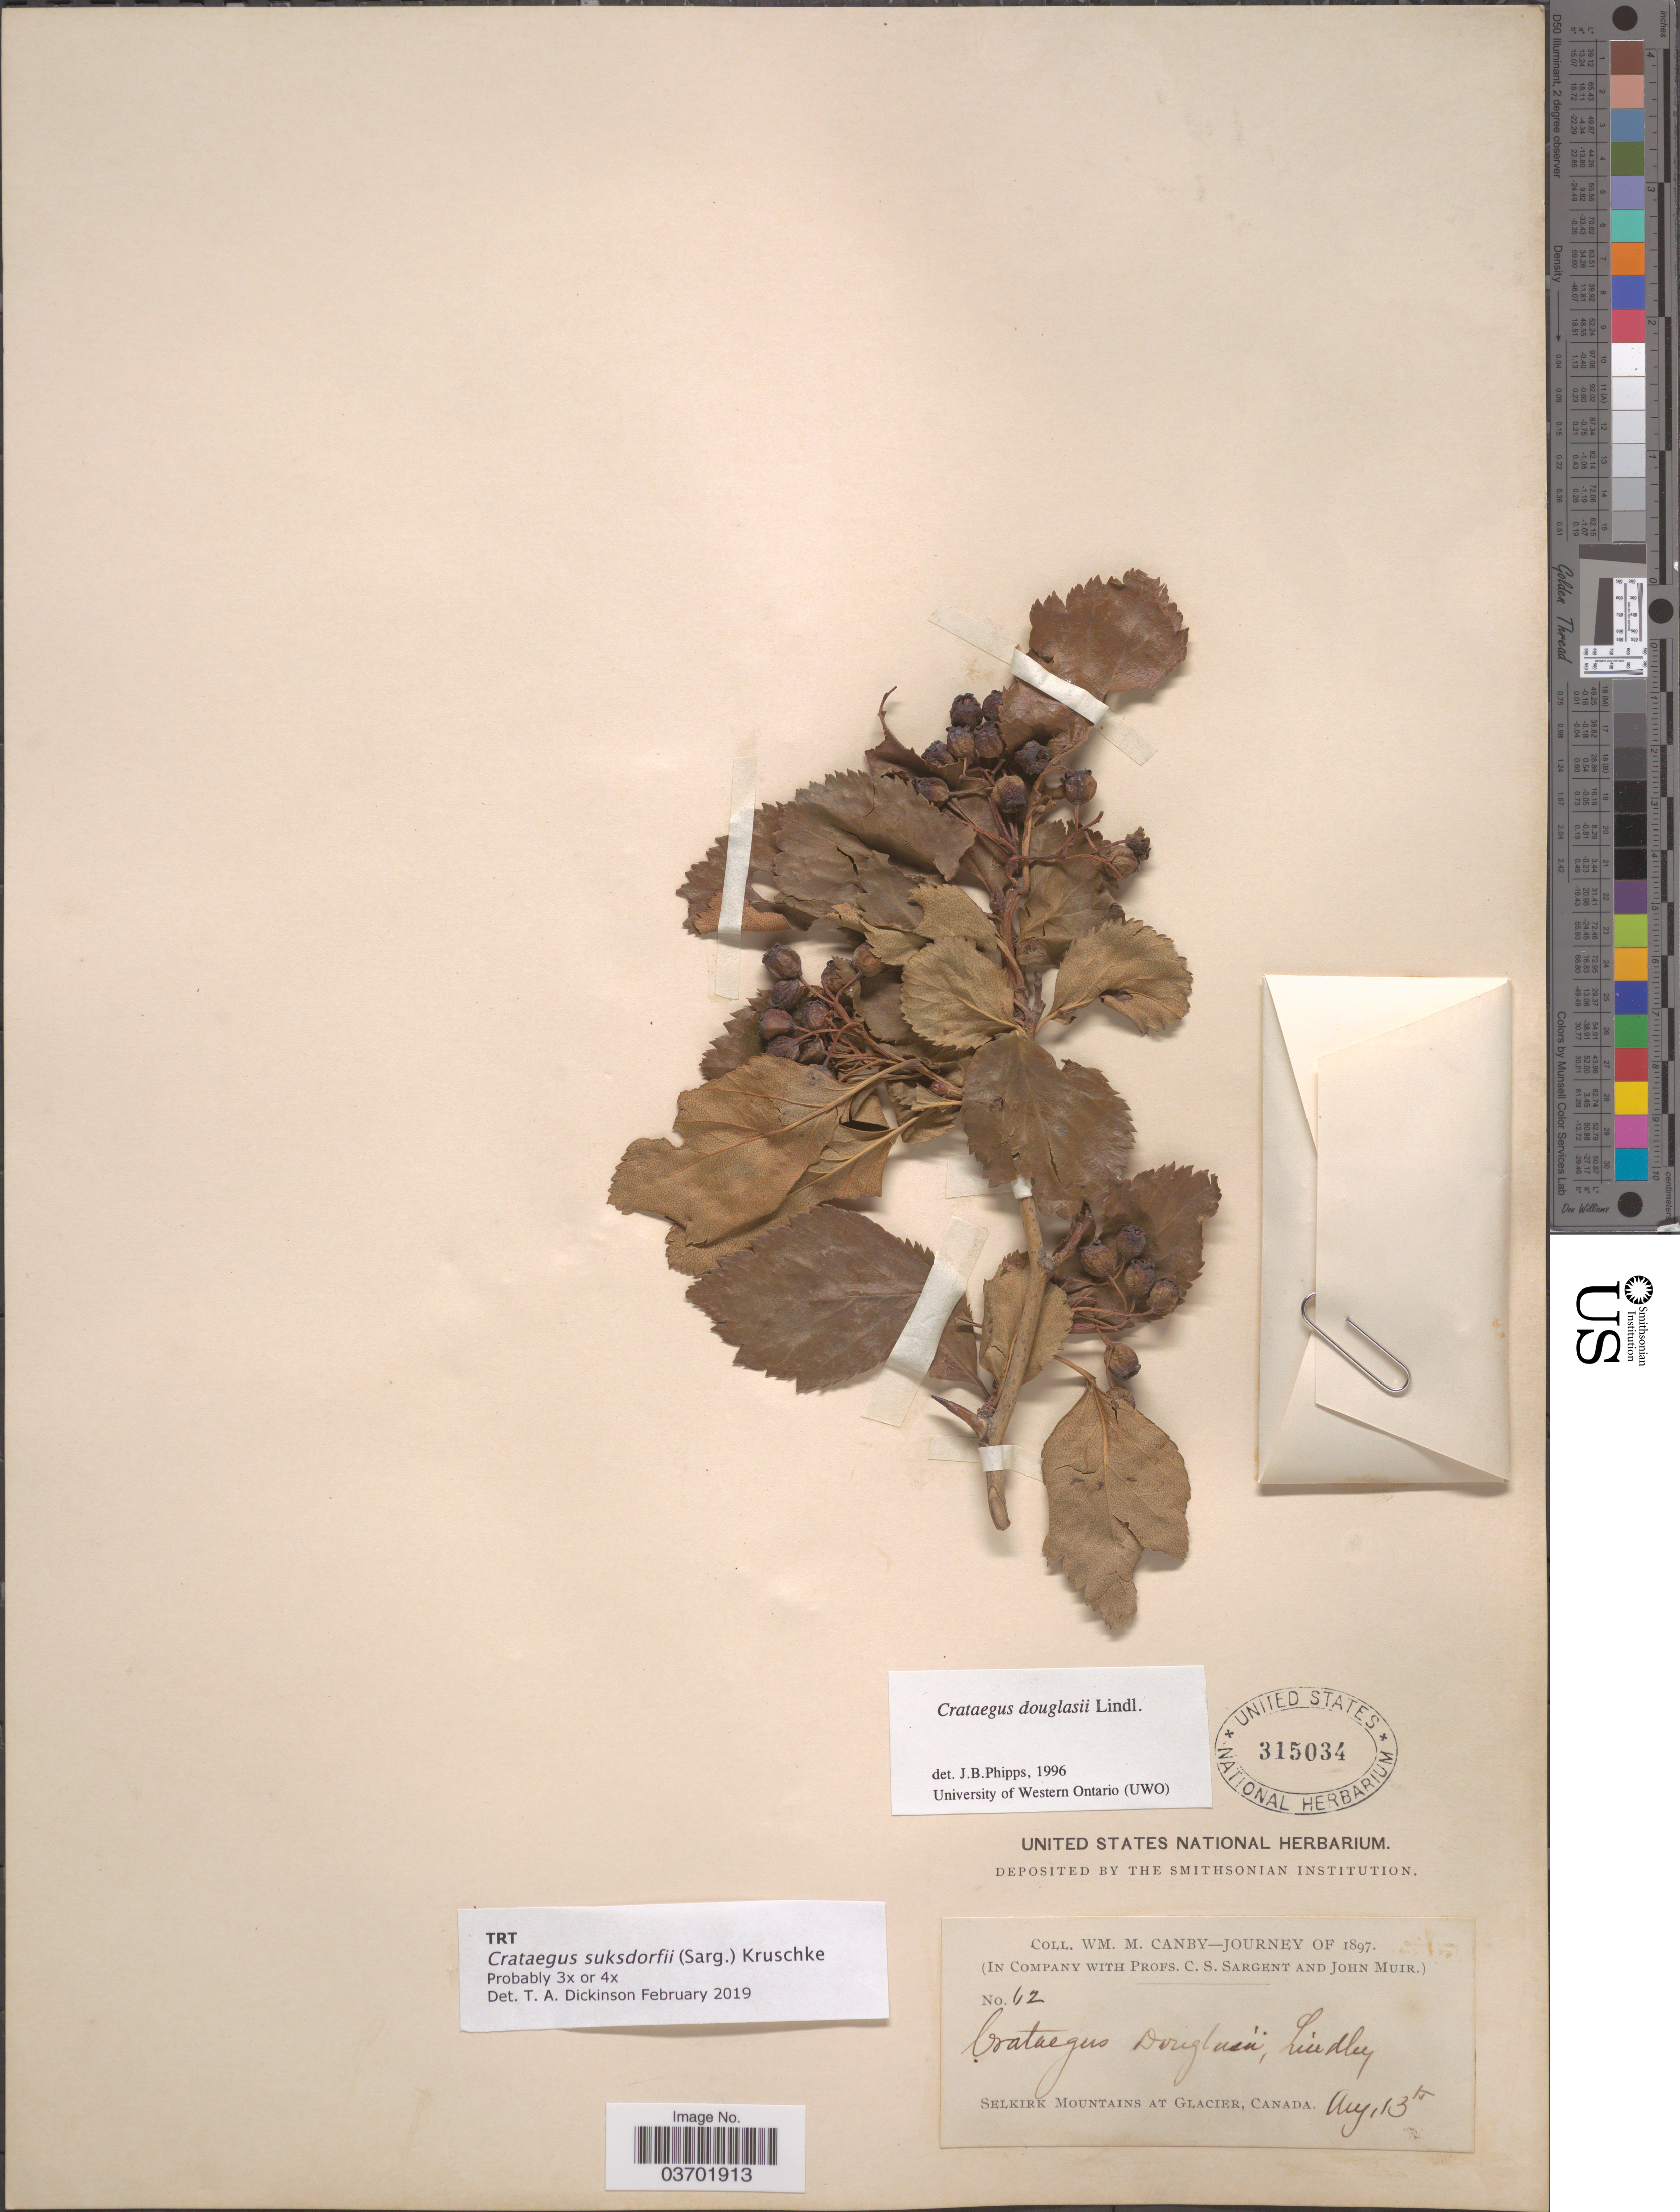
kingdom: Plantae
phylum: Tracheophyta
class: Magnoliopsida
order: Rosales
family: Rosaceae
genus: Crataegus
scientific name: Crataegus suksdorfii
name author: (Sarg.) Kruschke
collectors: W. M. Canby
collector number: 62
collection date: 1897-08-13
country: Canada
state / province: British Columbia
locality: Selkirk Mountains at Glacier.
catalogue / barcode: US 315034